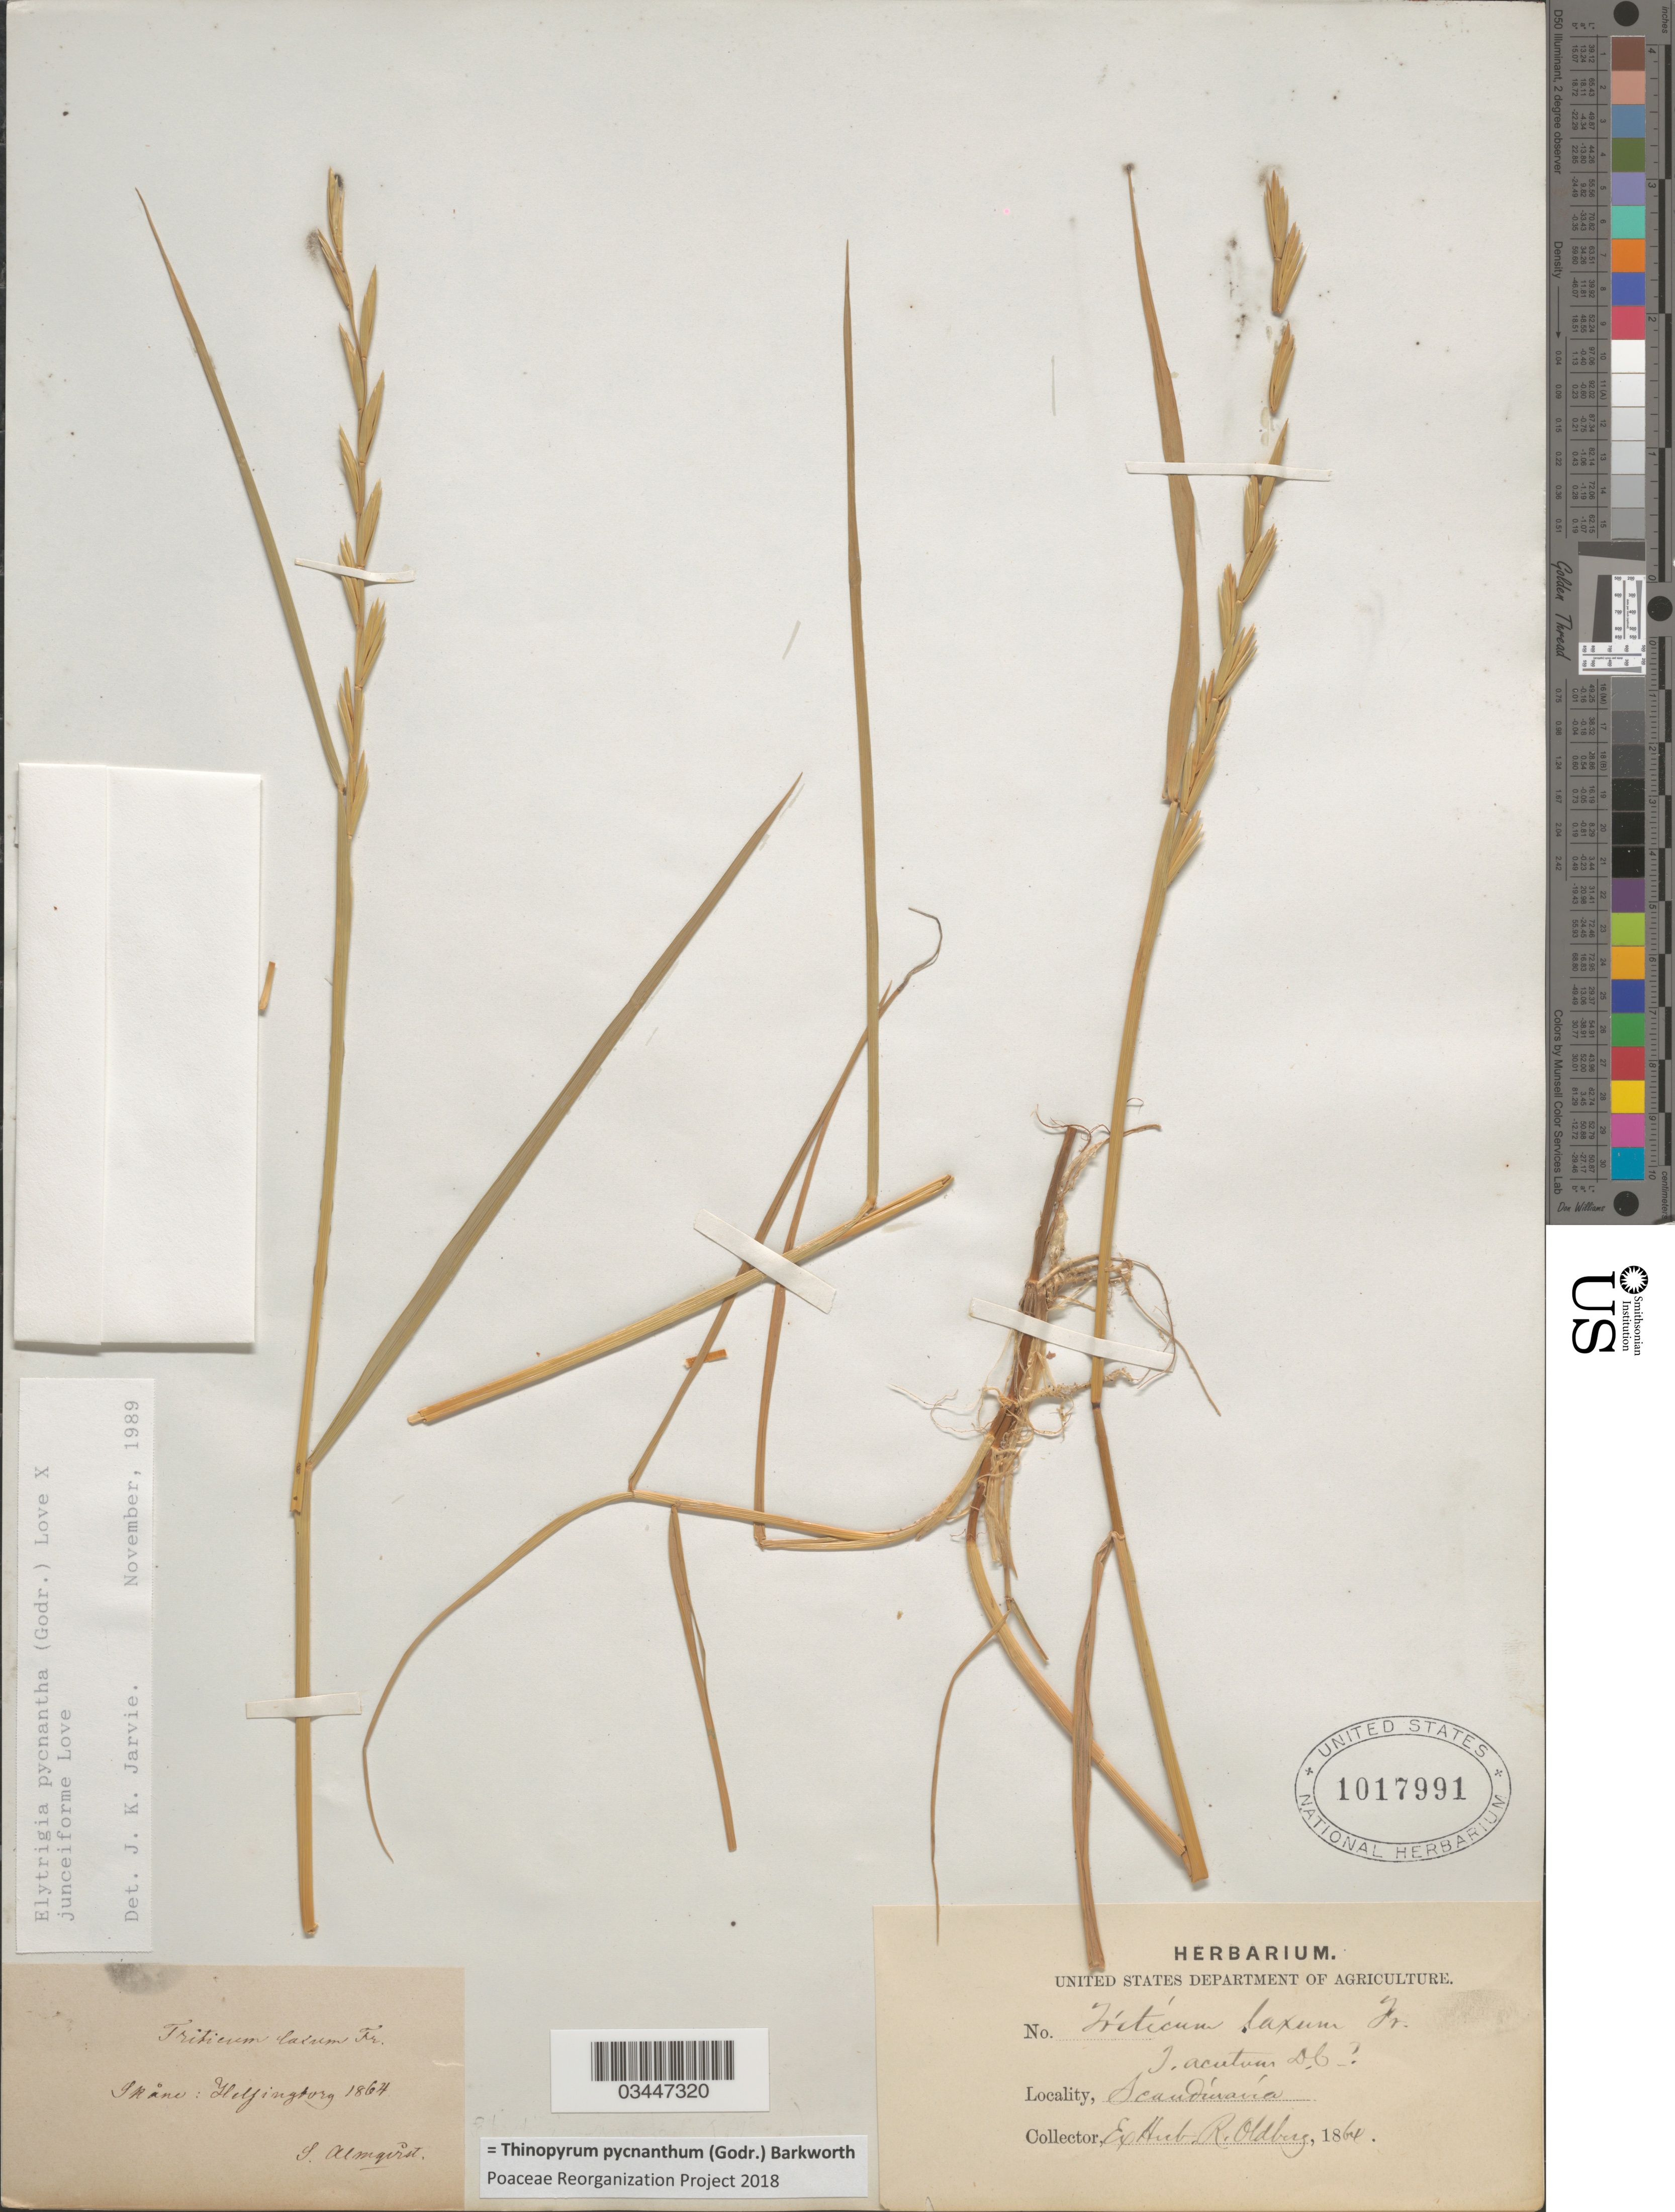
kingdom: Plantae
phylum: Tracheophyta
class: Liliopsida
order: Poales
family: Poaceae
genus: Thinopyrum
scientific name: Thinopyrum pycnanthum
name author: (Godr.) Barkworth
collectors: S. Almquist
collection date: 1864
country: Sweden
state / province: Skåne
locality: Hlesingborg. Scandinavia.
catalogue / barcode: US 1017991